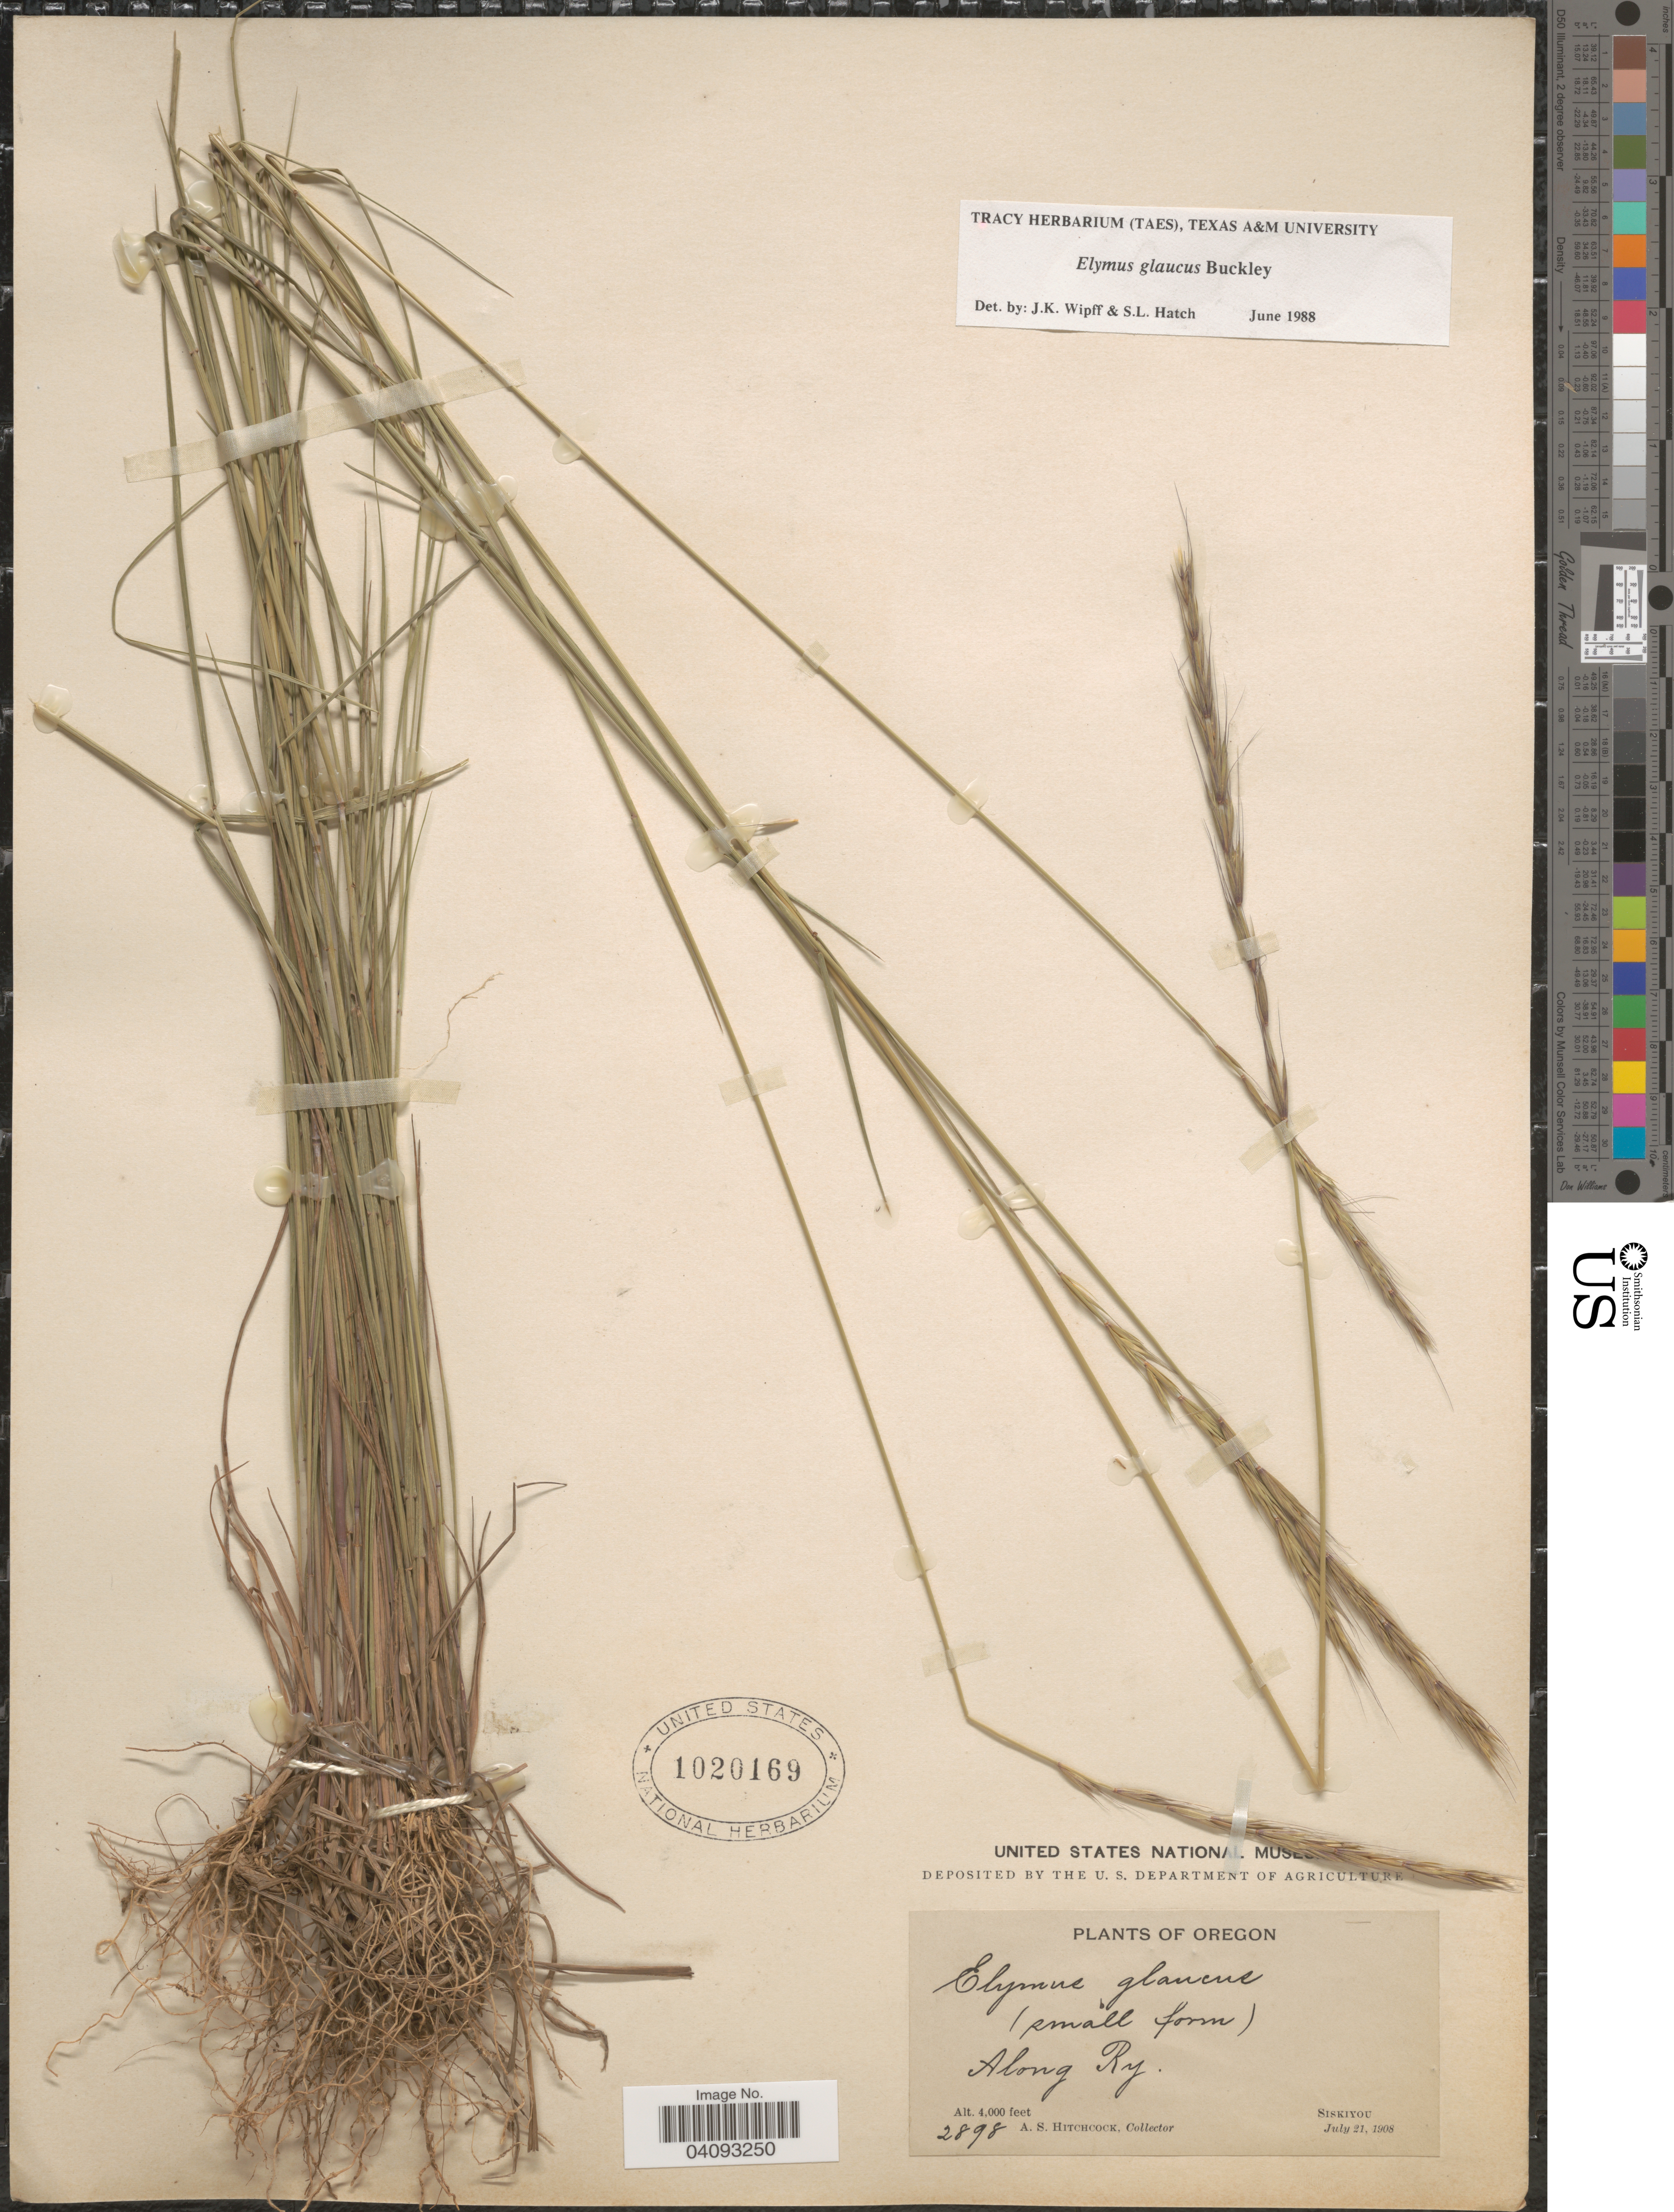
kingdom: Plantae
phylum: Tracheophyta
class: Liliopsida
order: Poales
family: Poaceae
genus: Elymus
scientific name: Elymus glaucus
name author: Buckley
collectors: A. S. Hitchcock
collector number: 2898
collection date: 1908-07-21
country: United States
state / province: Oregon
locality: Along Ry. Siskiyou.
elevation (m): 1219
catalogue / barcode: US 1020169